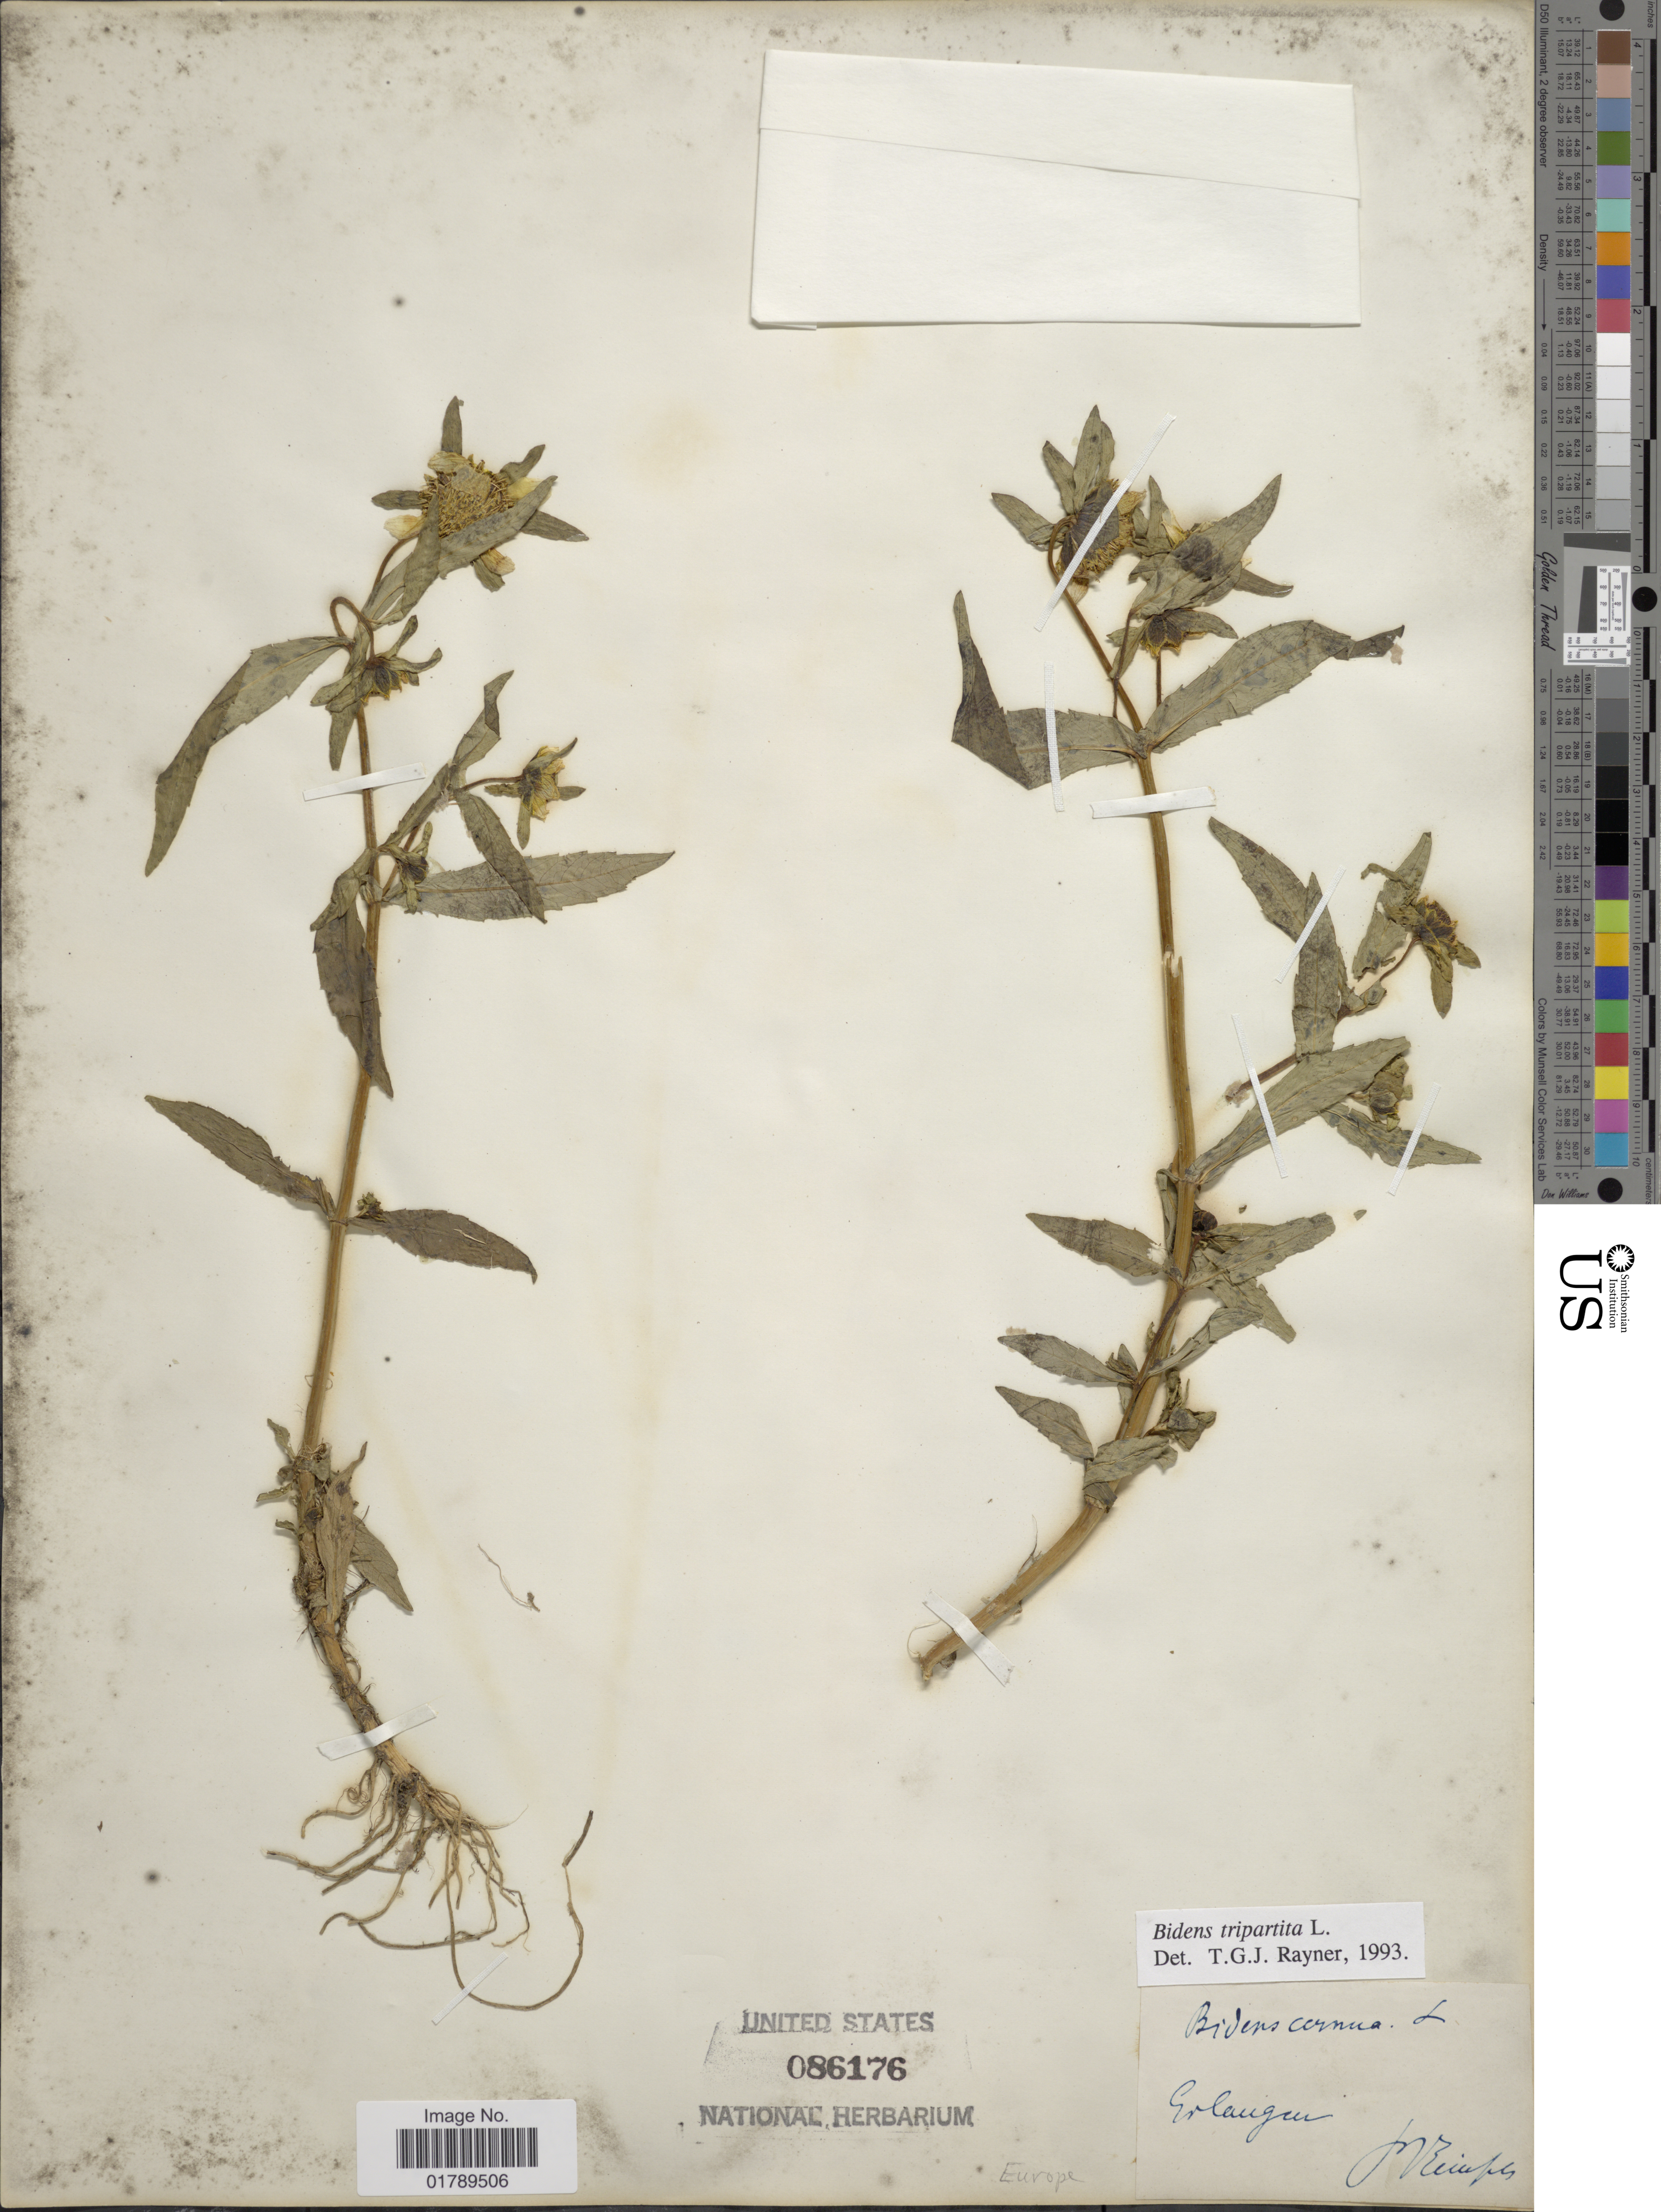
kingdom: Plantae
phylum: Tracheophyta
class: Magnoliopsida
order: Asterales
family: Asteraceae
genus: Bidens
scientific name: Bidens tripartita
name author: L.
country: Germany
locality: Erlangen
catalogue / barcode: US 86176